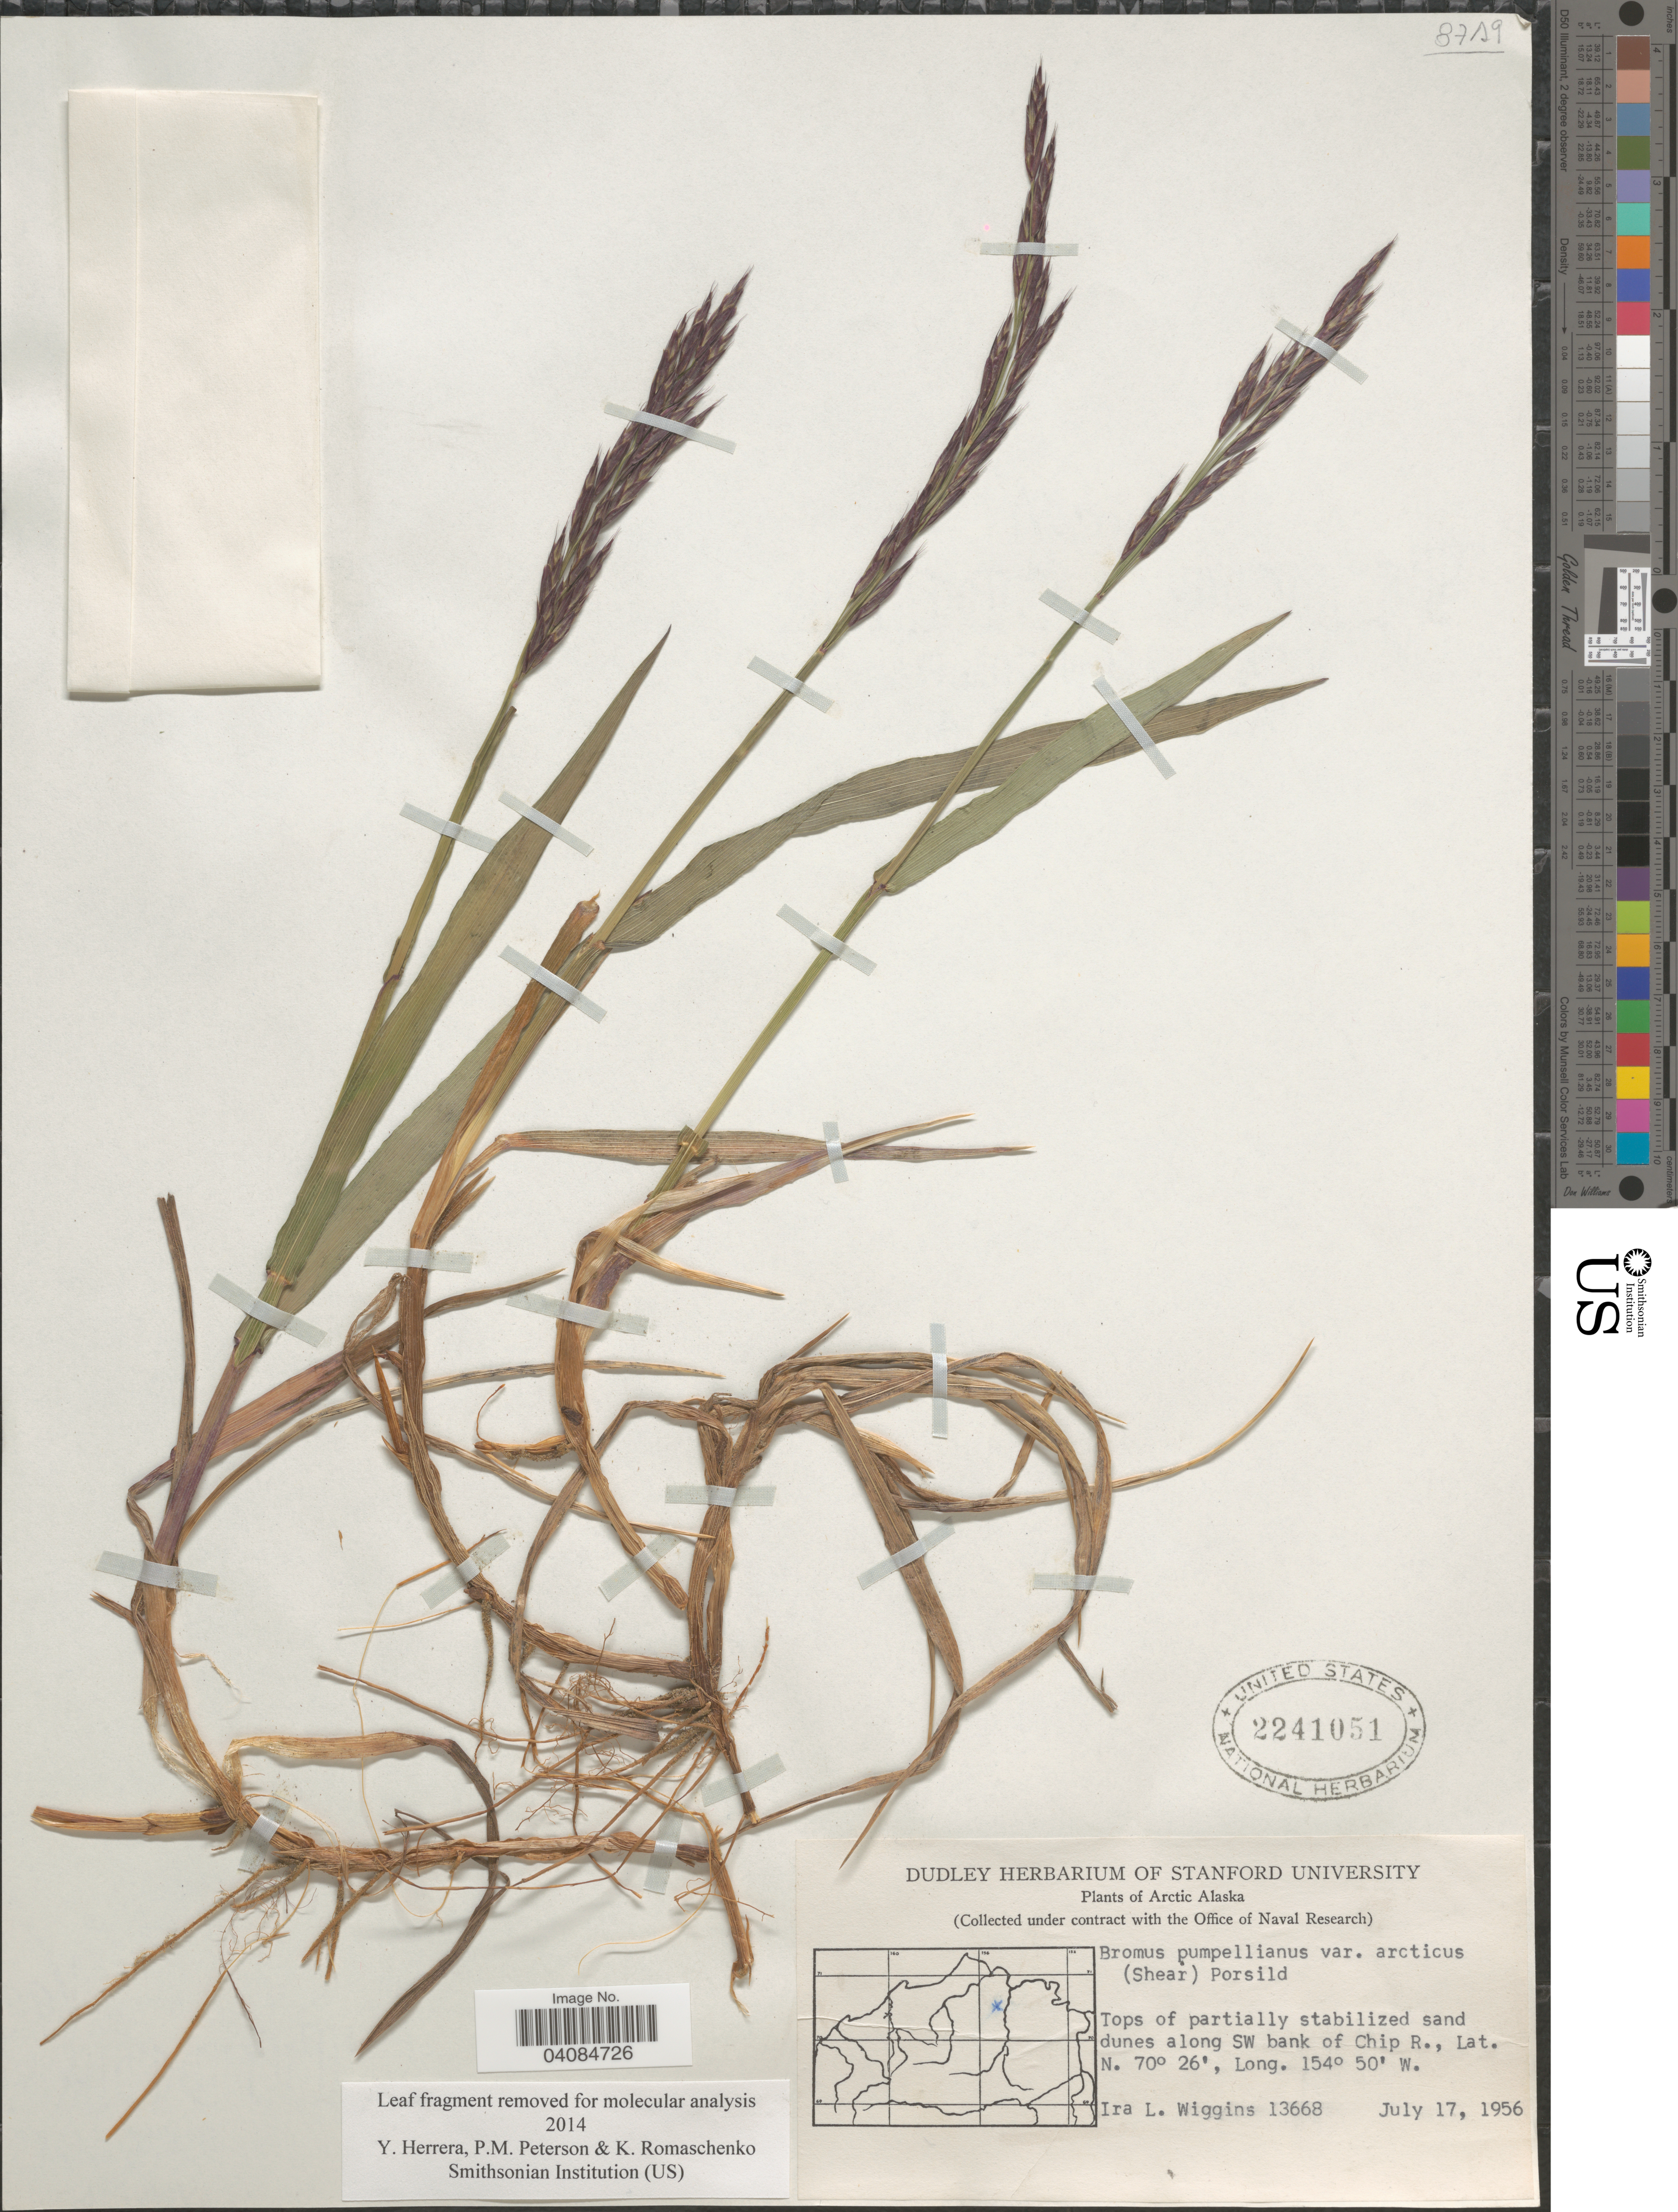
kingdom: Plantae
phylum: Tracheophyta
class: Liliopsida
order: Poales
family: Poaceae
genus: Bromus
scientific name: Bromus pumpellianus var. arcticus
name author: (Shear ex Scribn. & Merr.) A.E. Porsild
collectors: I. L. Wiggins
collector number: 13668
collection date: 1956-07-17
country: United States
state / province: Alaska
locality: Arctic Alaska. Tops of partially stabilized sand dunes along SW bank of Chip R.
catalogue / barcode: US 2241051